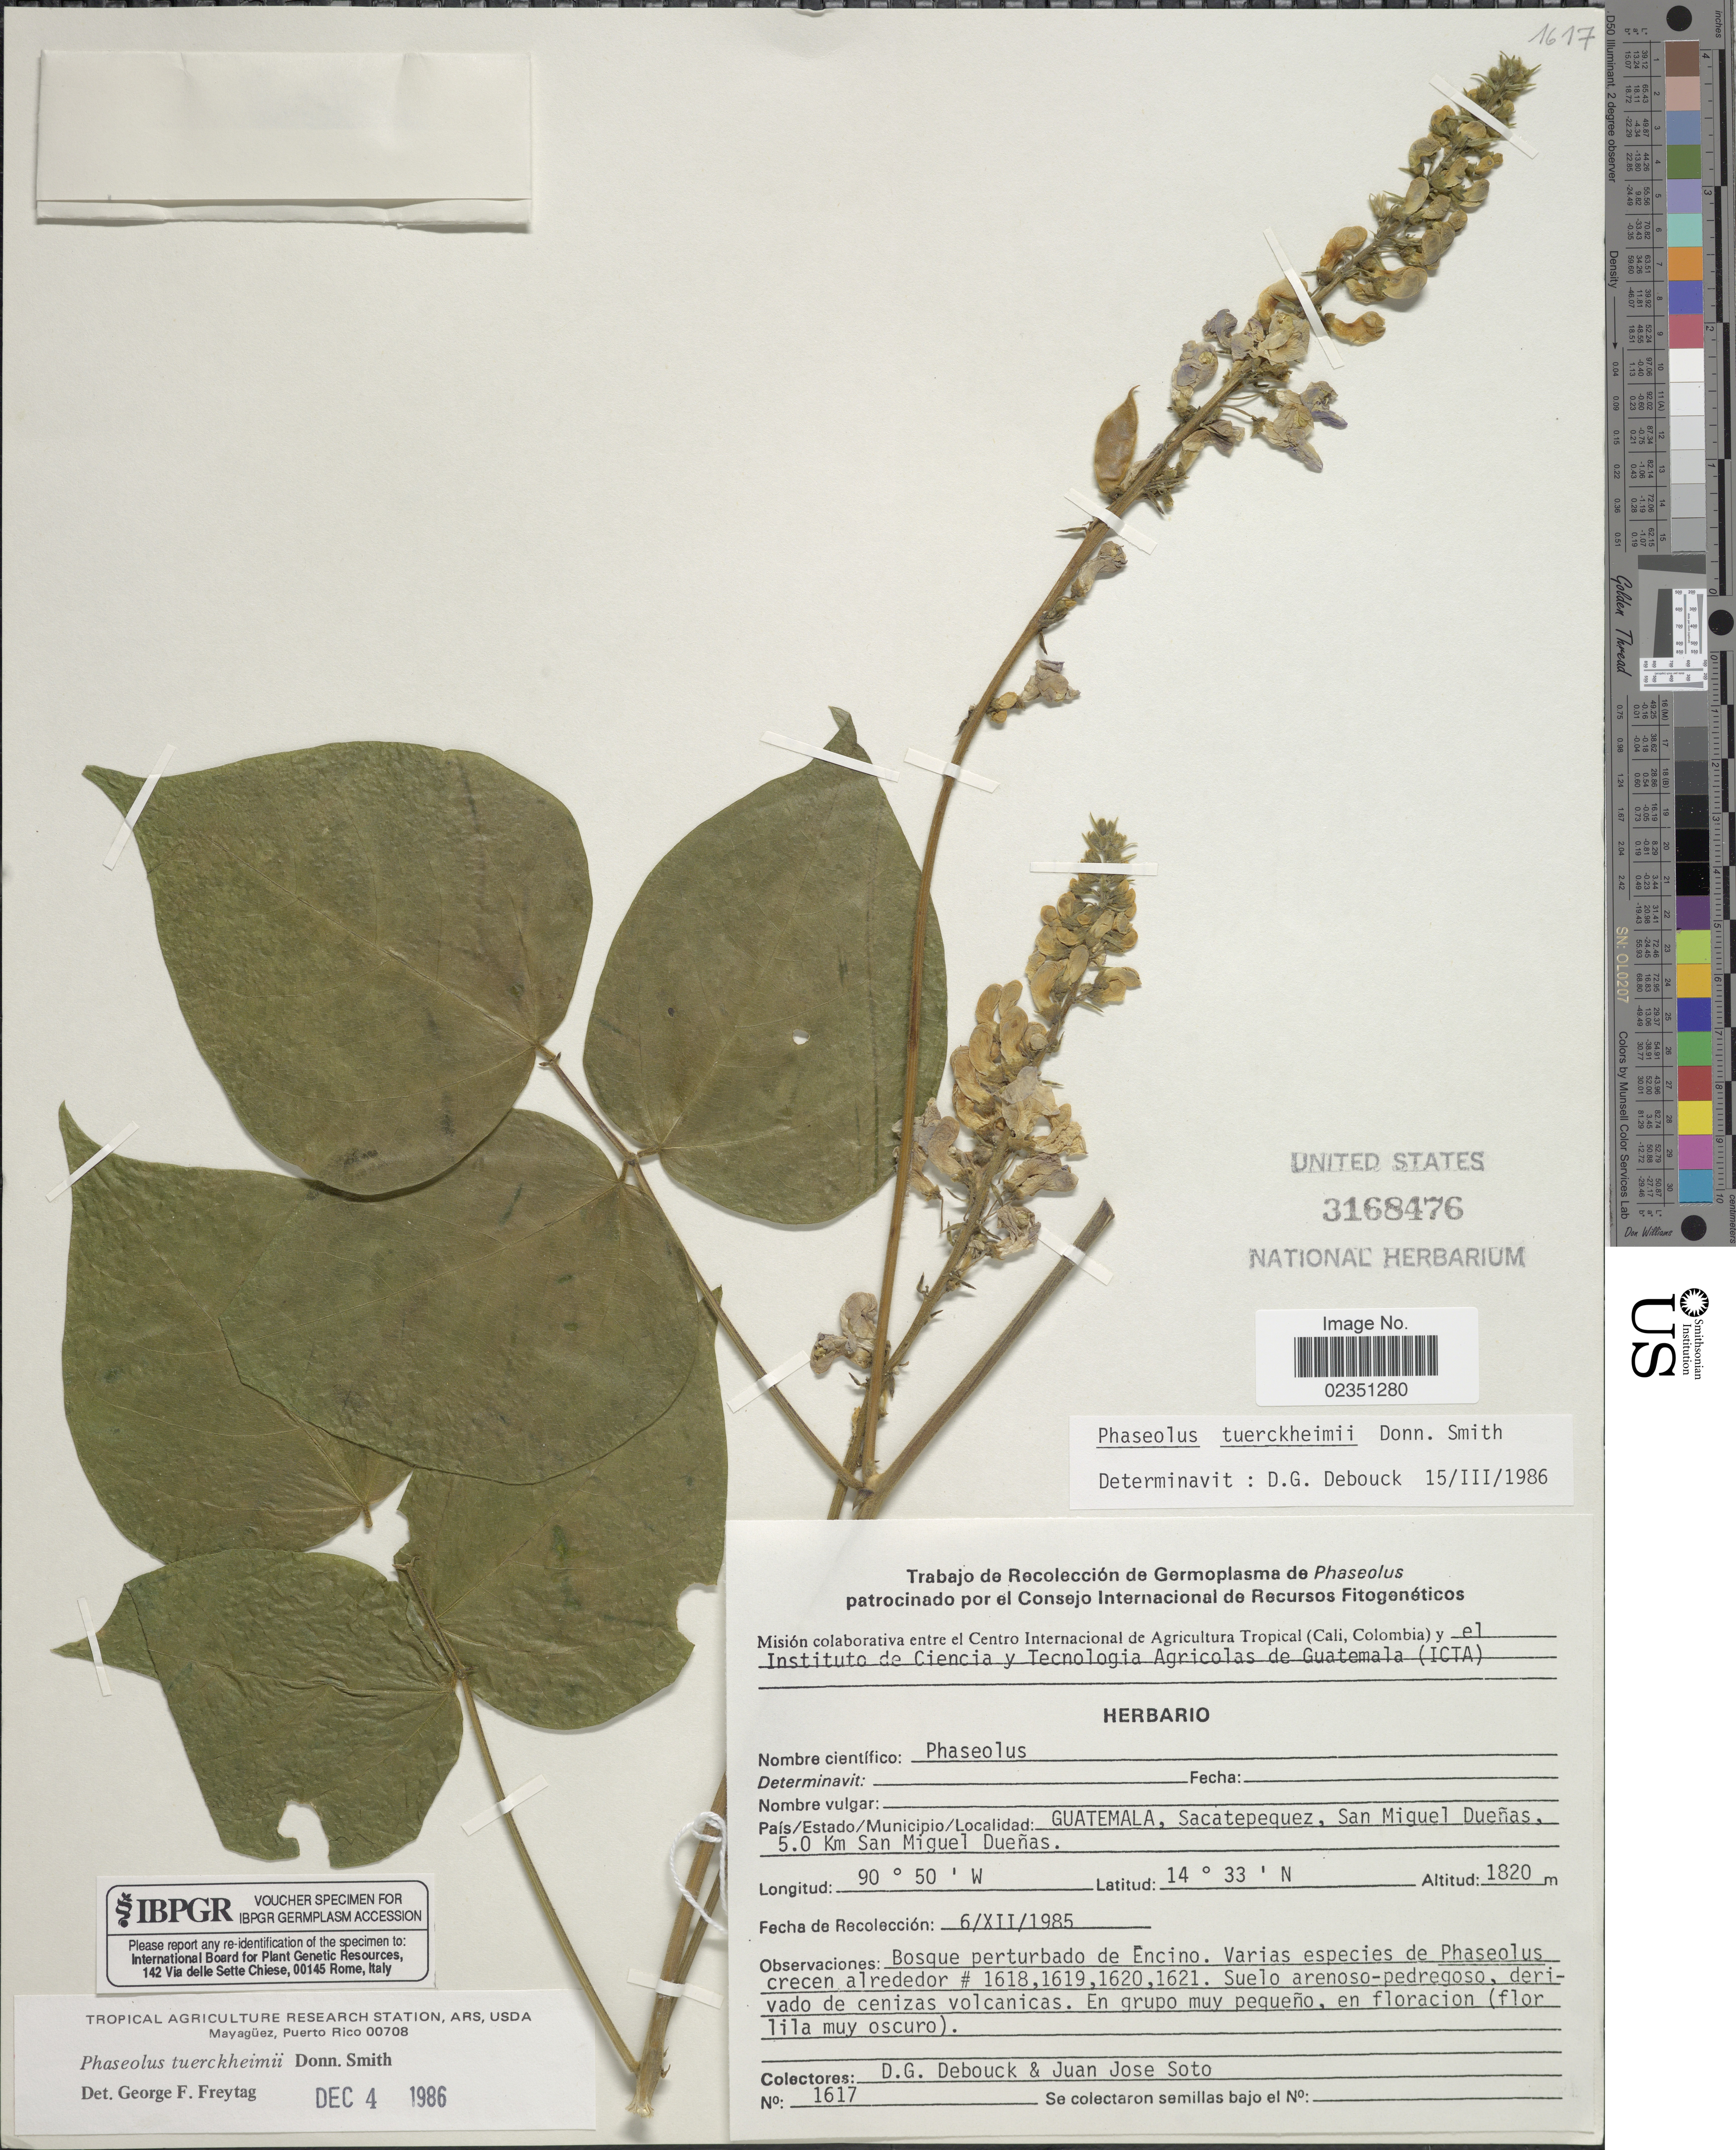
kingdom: Plantae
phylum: Tracheophyta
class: Magnoliopsida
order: Fabales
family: Fabaceae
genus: Phaseolus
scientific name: Phaseolus tuerckheimii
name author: Donn. Sm.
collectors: D. Debouck & J. Soto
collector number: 1617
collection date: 1985-12-06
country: Guatemala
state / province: Sacatepéquez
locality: San Miguel Duenas. 5.0 Km San Miguel Duenas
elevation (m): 1820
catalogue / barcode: US 3168476